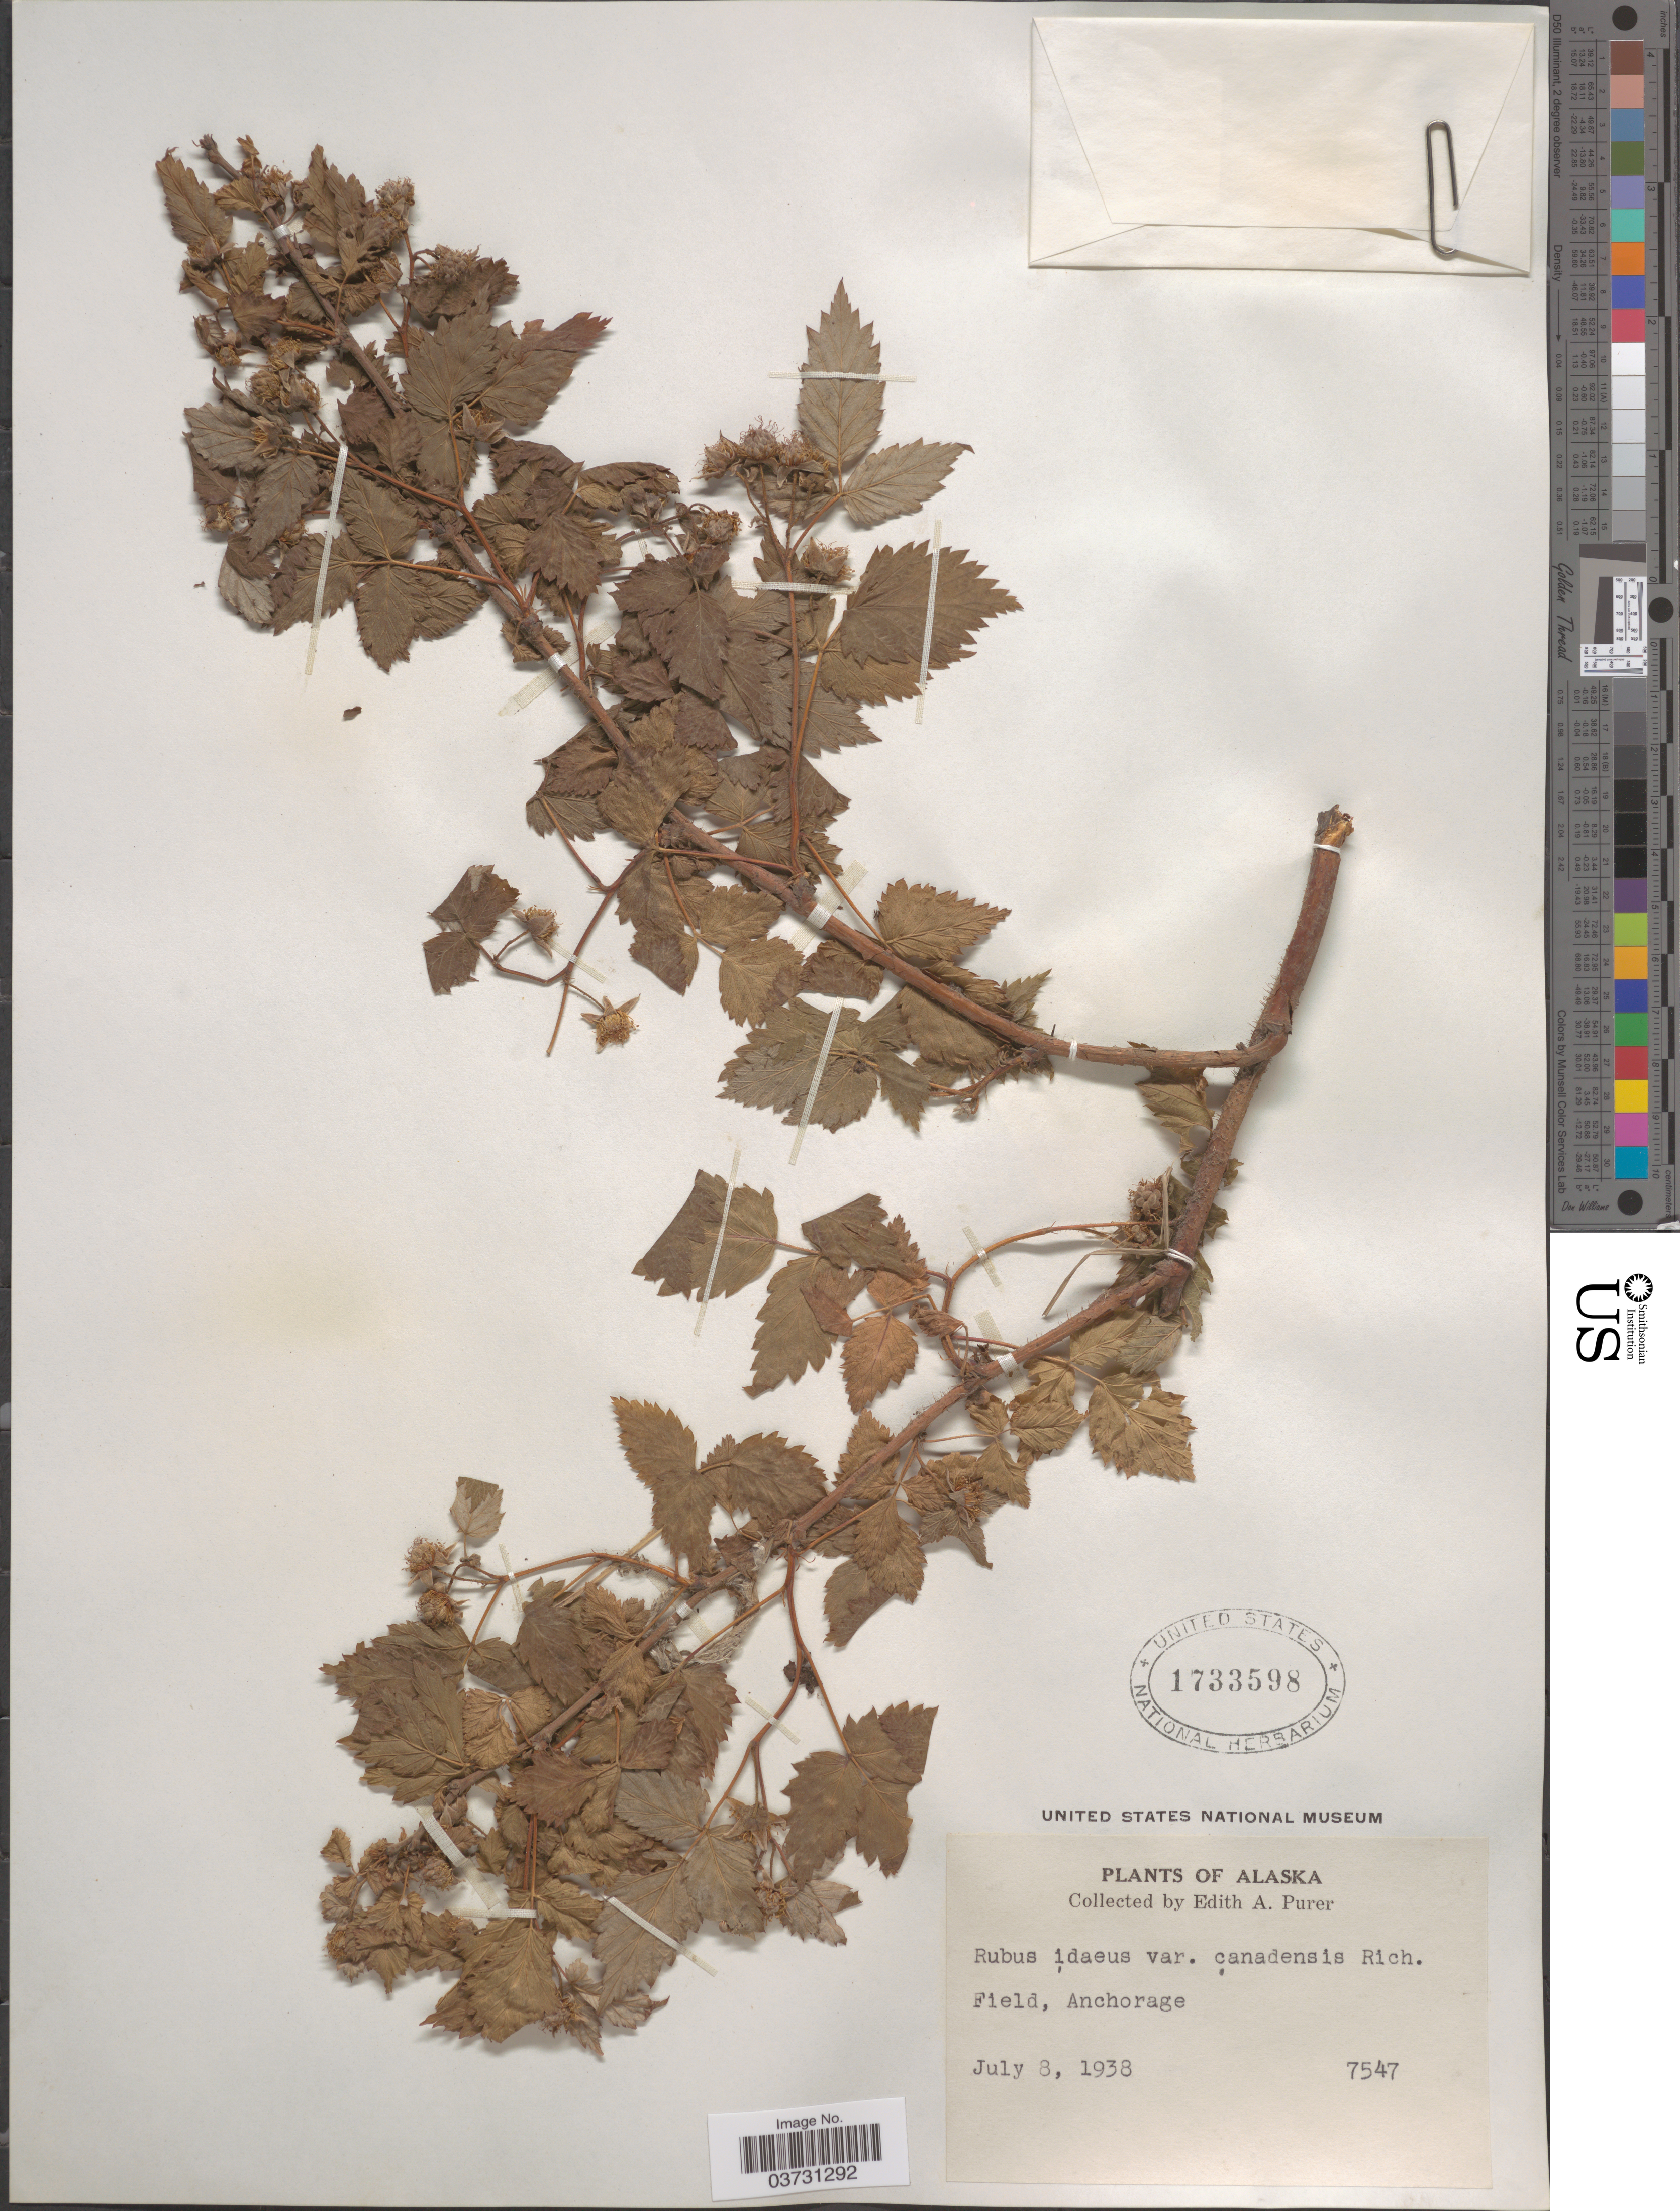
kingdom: Plantae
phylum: Tracheophyta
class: Magnoliopsida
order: Rosales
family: Rosaceae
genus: Rubus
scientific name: Rubus strigosus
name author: Michx.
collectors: E. Purer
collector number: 7547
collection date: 1938-07-08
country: United States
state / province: Alaska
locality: Field, Anchorage.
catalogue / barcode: US 1733598